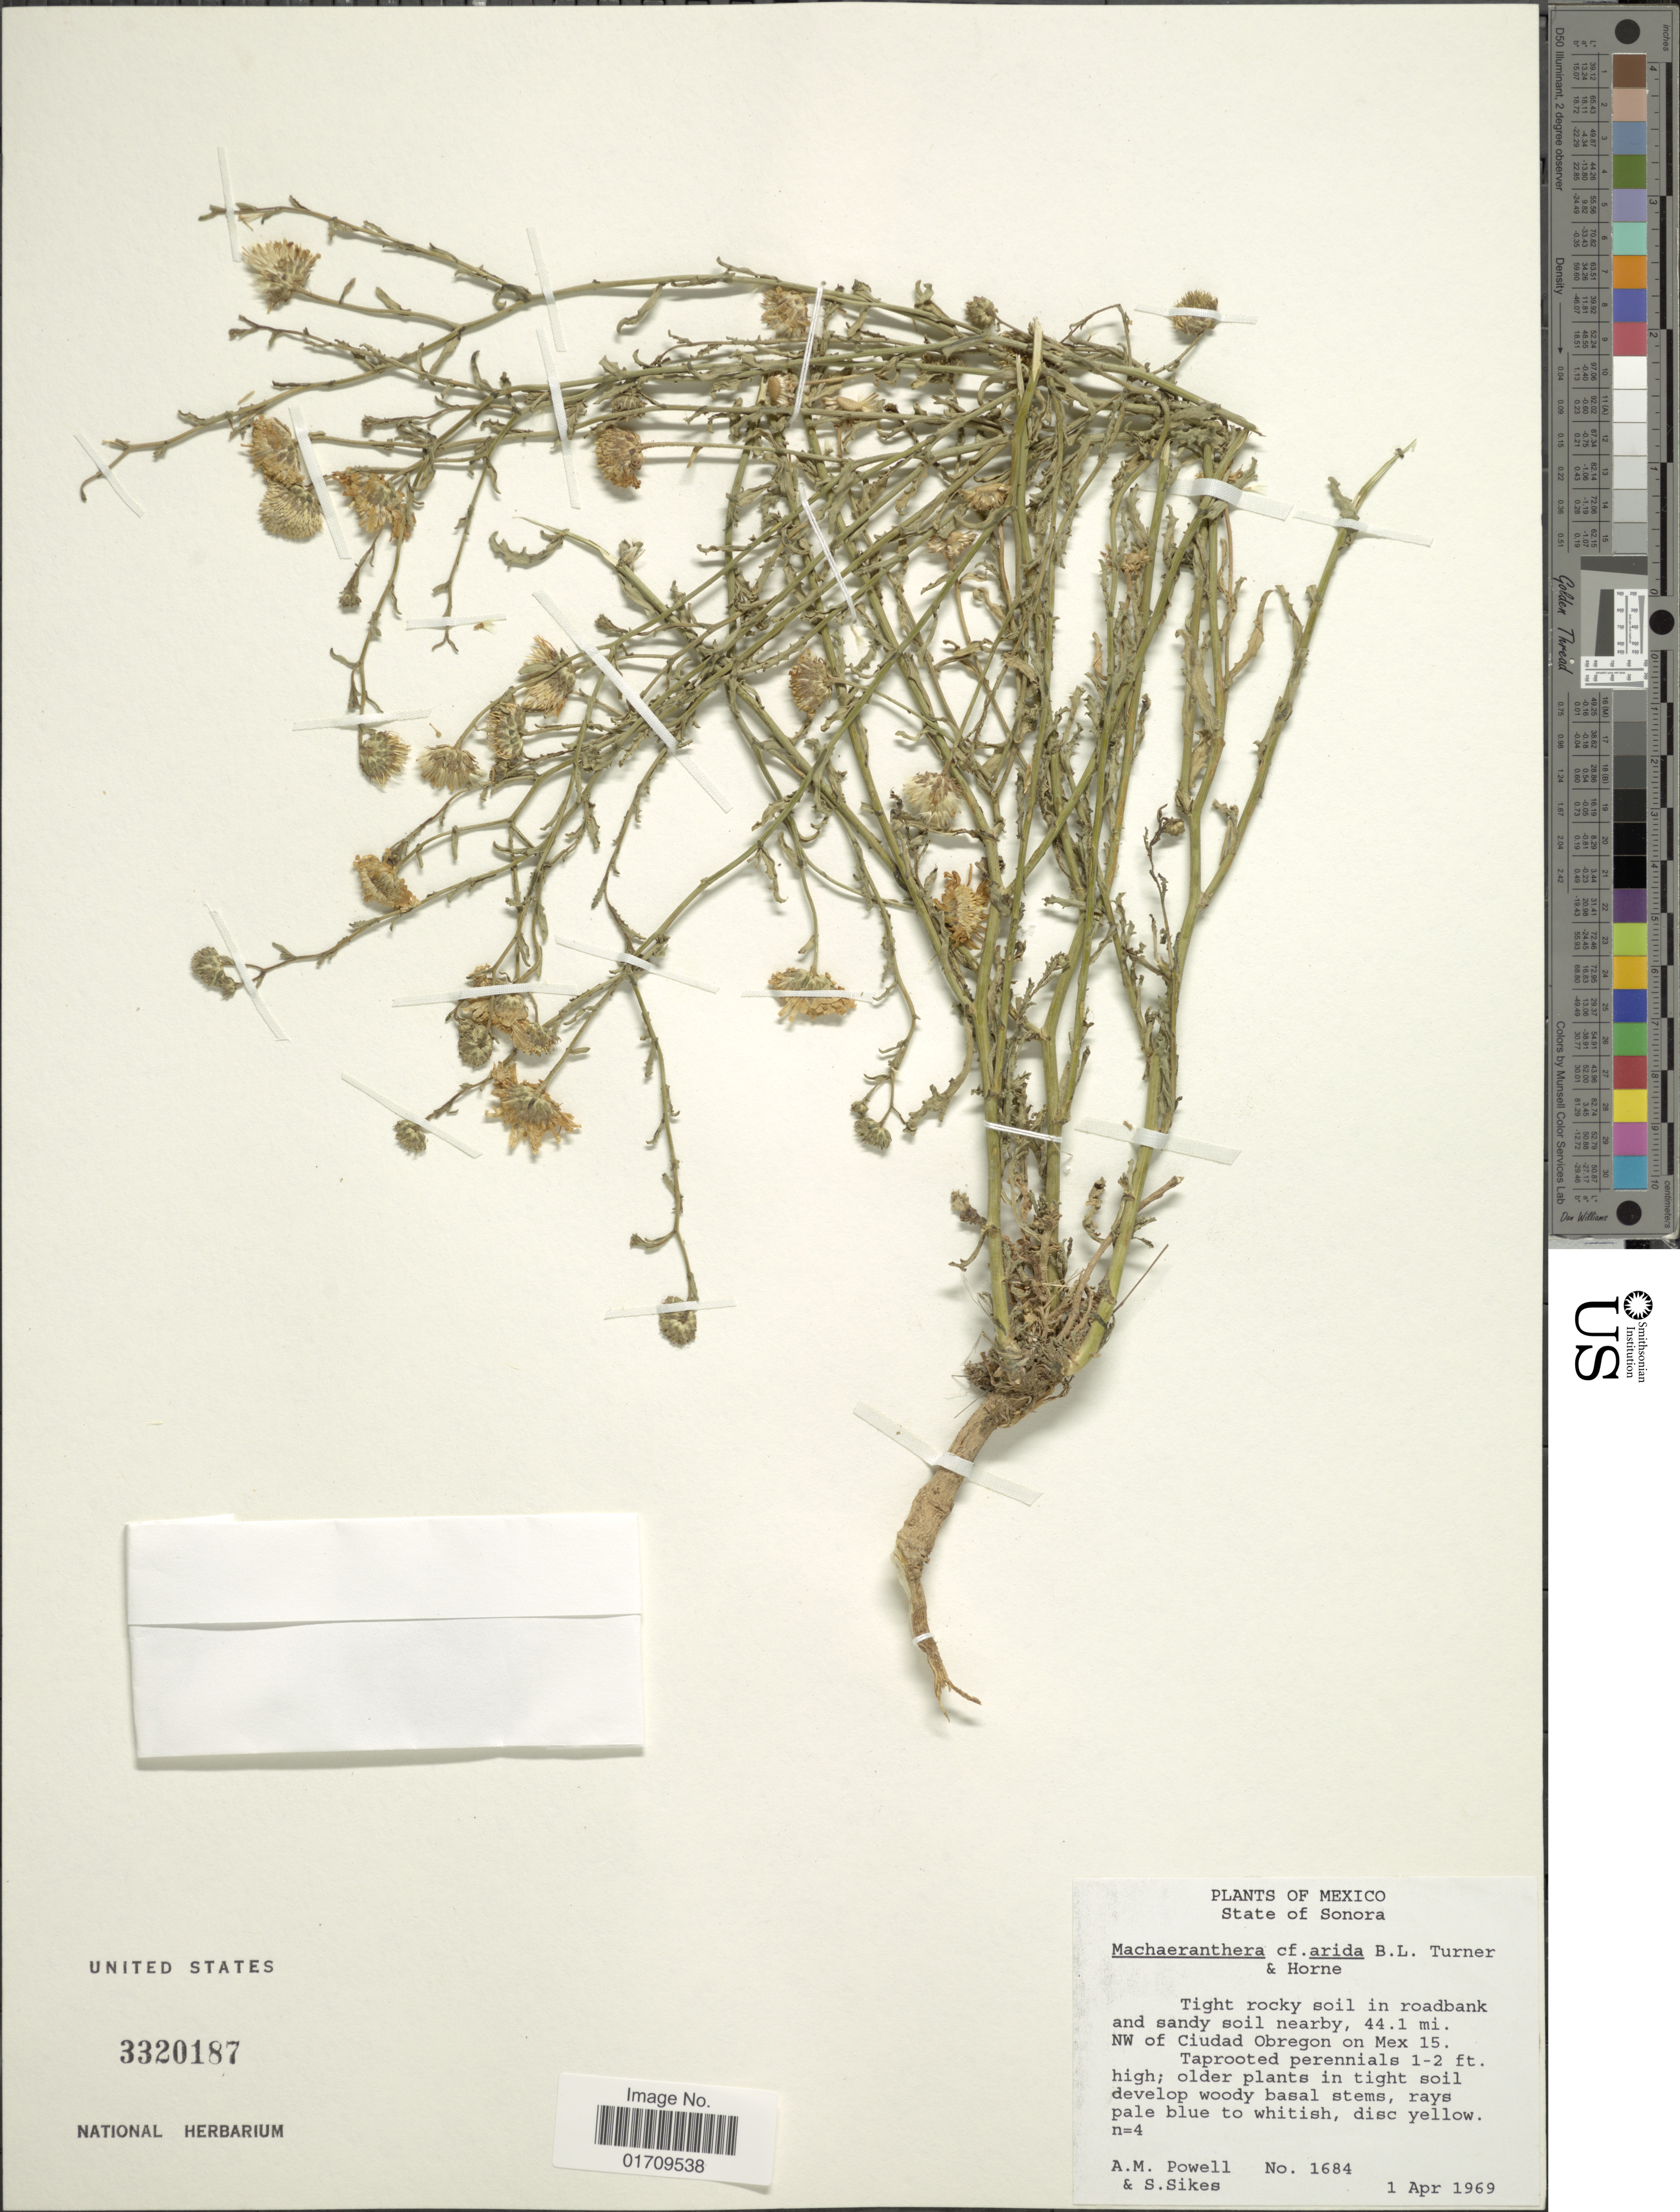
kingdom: Plantae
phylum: Tracheophyta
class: Magnoliopsida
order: Asterales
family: Asteraceae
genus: Machaeranthera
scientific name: Machaeranthera arida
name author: B.L. Turner & D.B. Horne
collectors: A. M. Powell & S. Sikes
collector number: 1684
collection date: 1969-04-01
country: Mexico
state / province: Sonora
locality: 44.1 mi. NW of Ciudad Obregon on Mex 15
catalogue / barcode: US 3320187